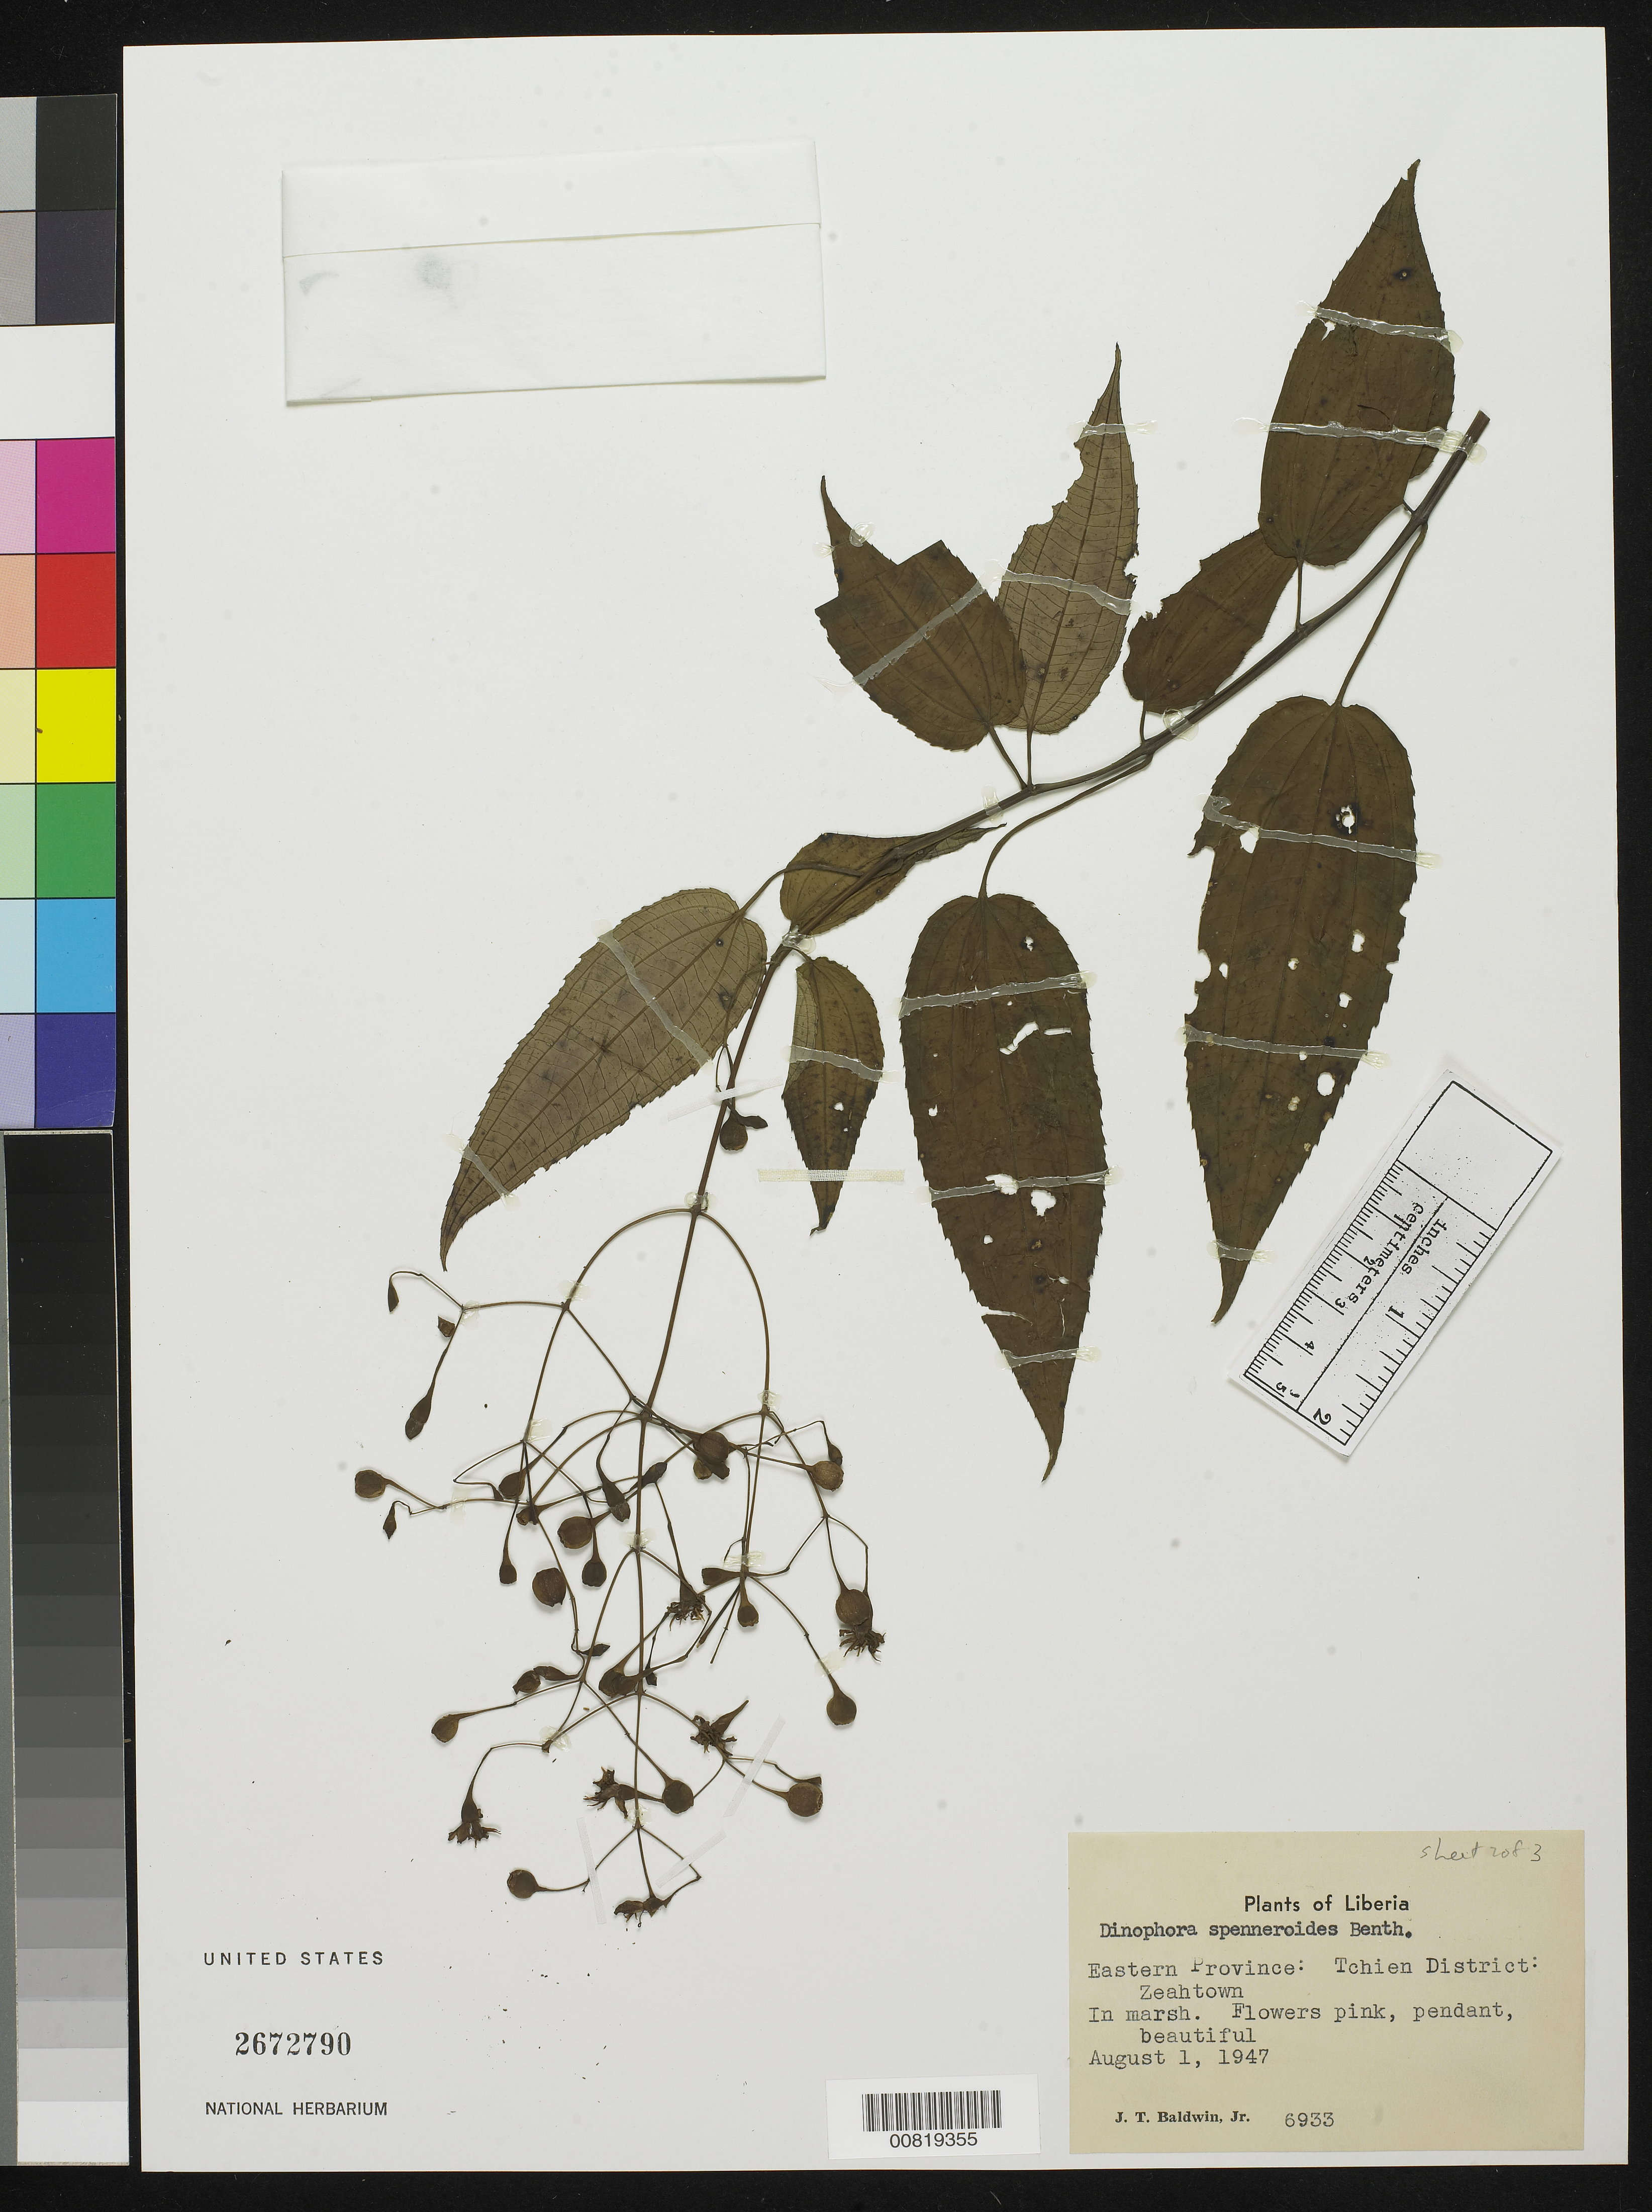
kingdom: Plantae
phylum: Tracheophyta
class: Magnoliopsida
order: Myrtales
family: Melastomataceae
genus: Dinophora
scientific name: Dinophora spenneroides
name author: Benth.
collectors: J. T. Baldwin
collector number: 6933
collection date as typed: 1 Aug 1947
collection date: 1947-08-01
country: Liberia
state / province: Grand Gedeh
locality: Eastern Province: Tchien District, Zeahtown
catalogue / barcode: US 2672790